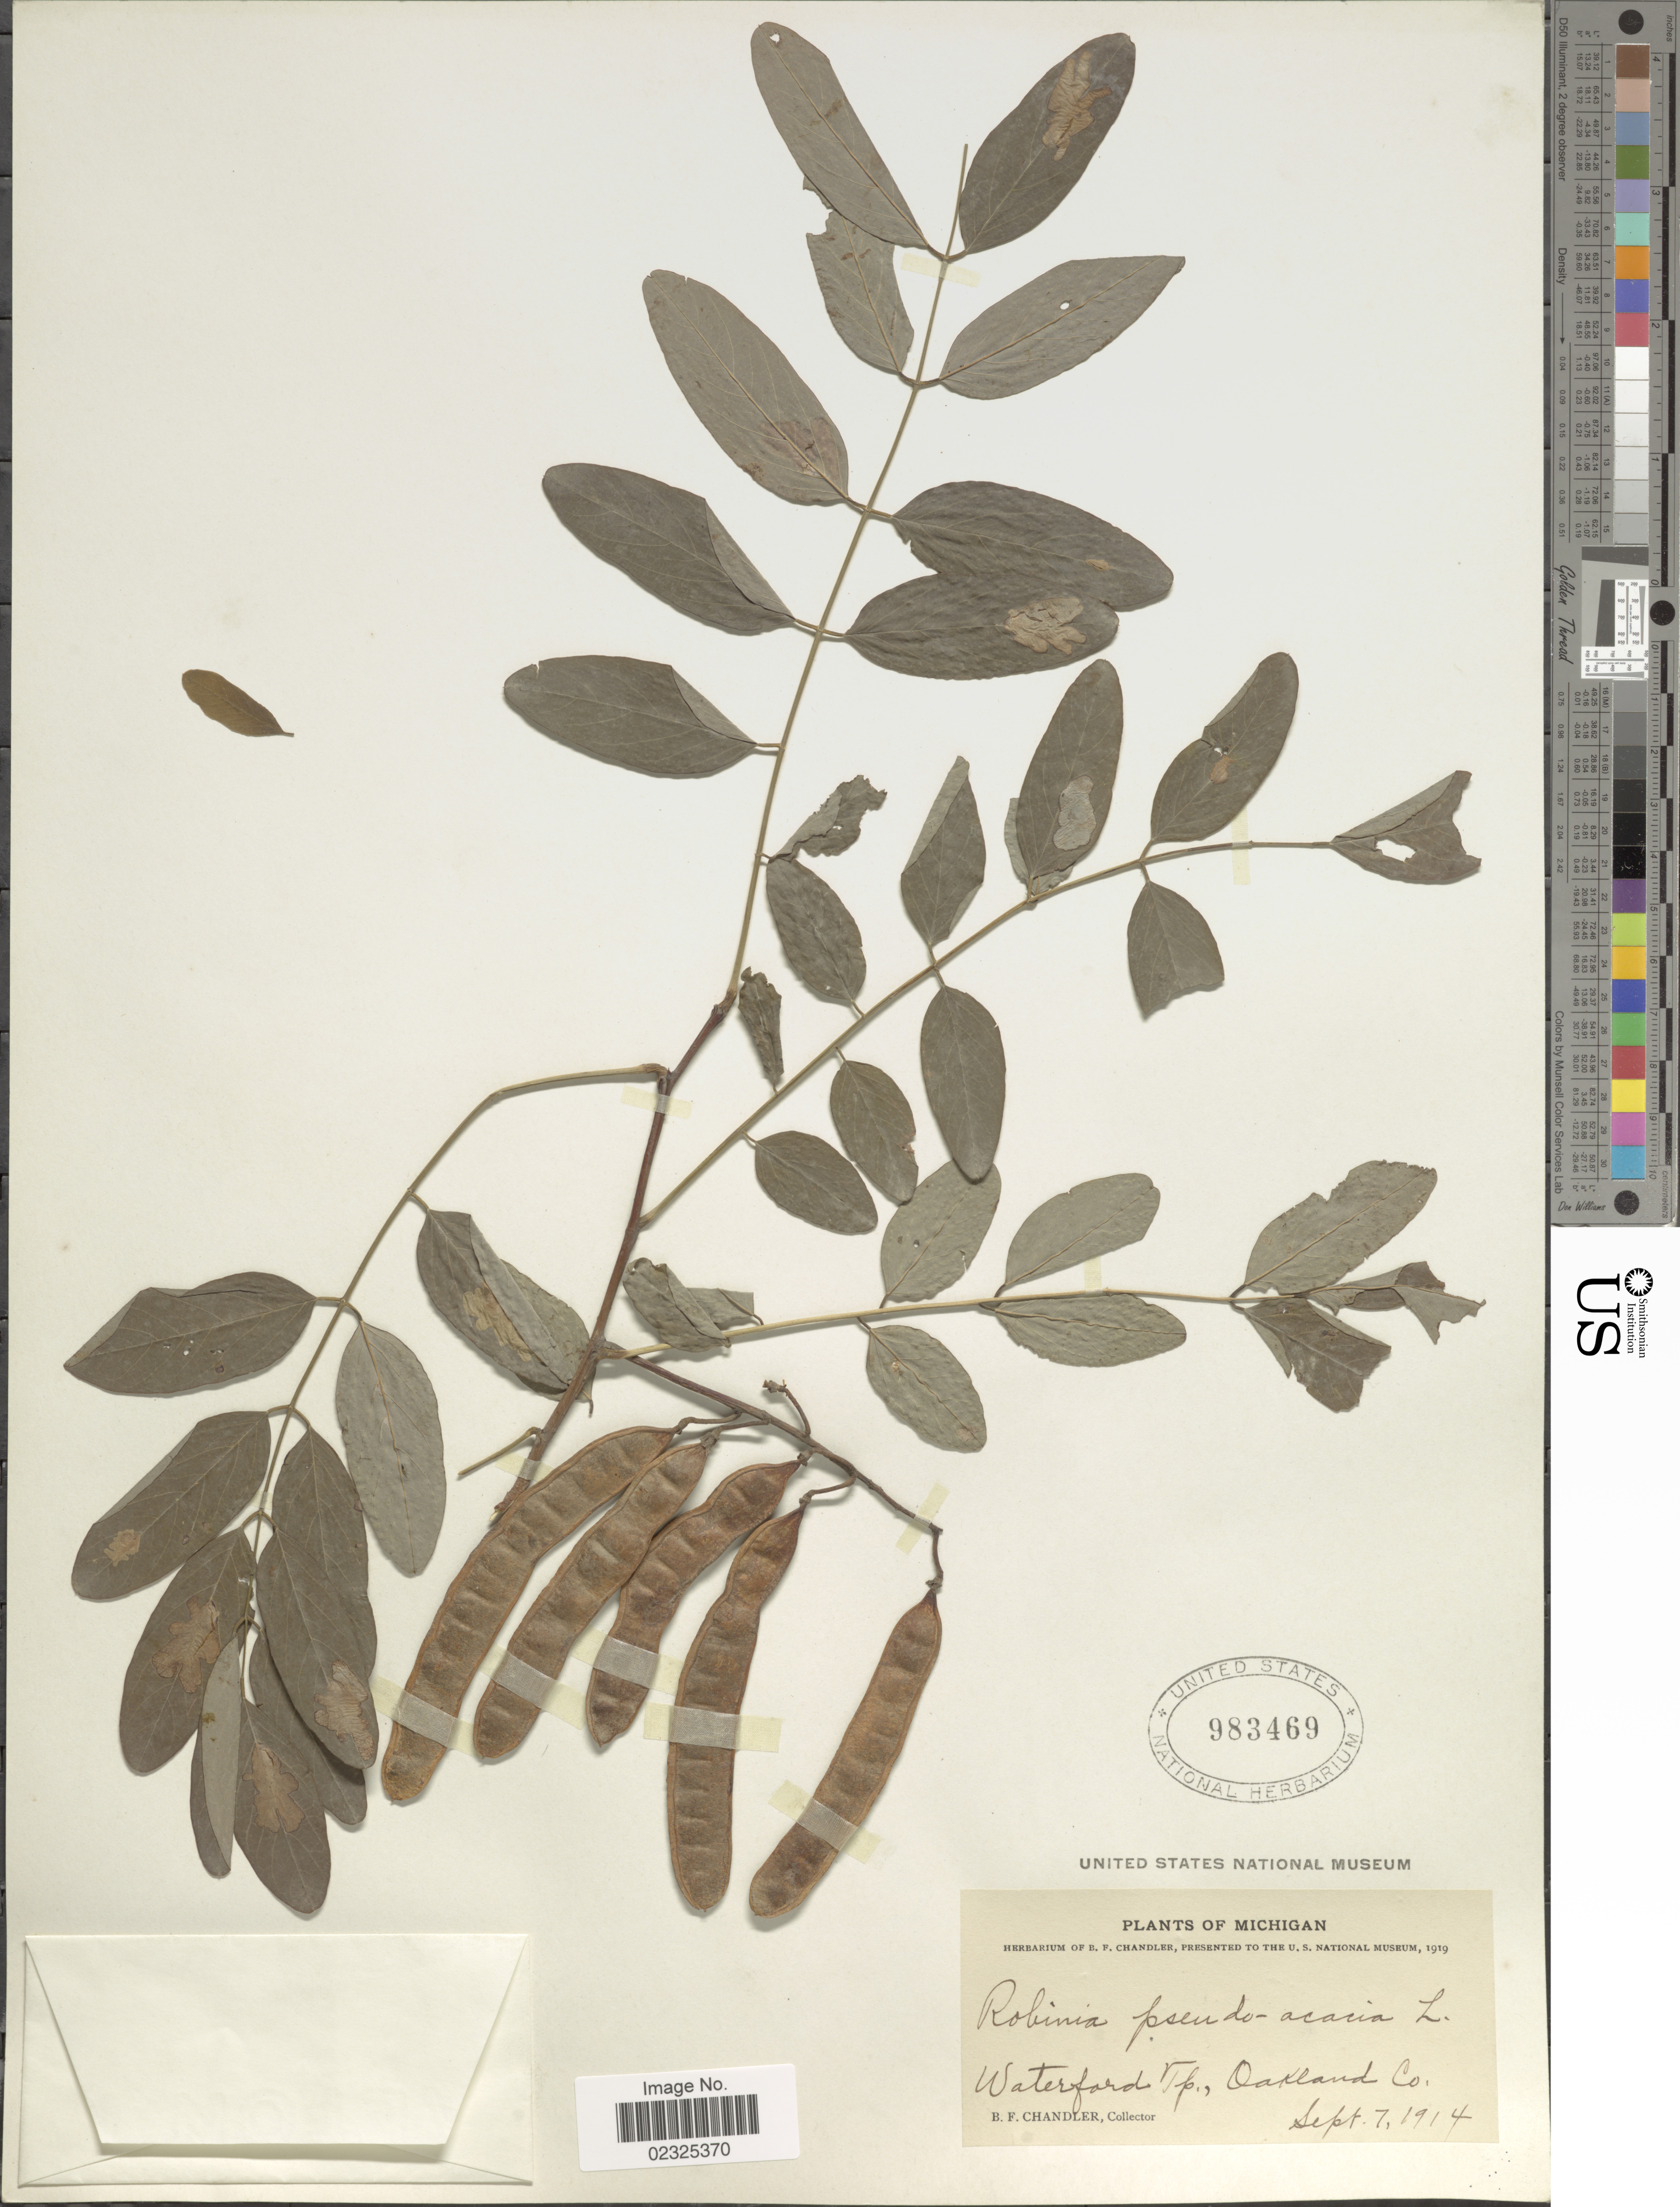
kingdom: Plantae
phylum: Tracheophyta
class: Magnoliopsida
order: Fabales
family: Fabaceae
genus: Robinia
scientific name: Robinia pseudoacacia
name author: L.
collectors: B. F. Chandler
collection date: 1914-09-07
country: United States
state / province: Michigan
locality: Waterford Tp., Oakland Co.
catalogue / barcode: US 983469